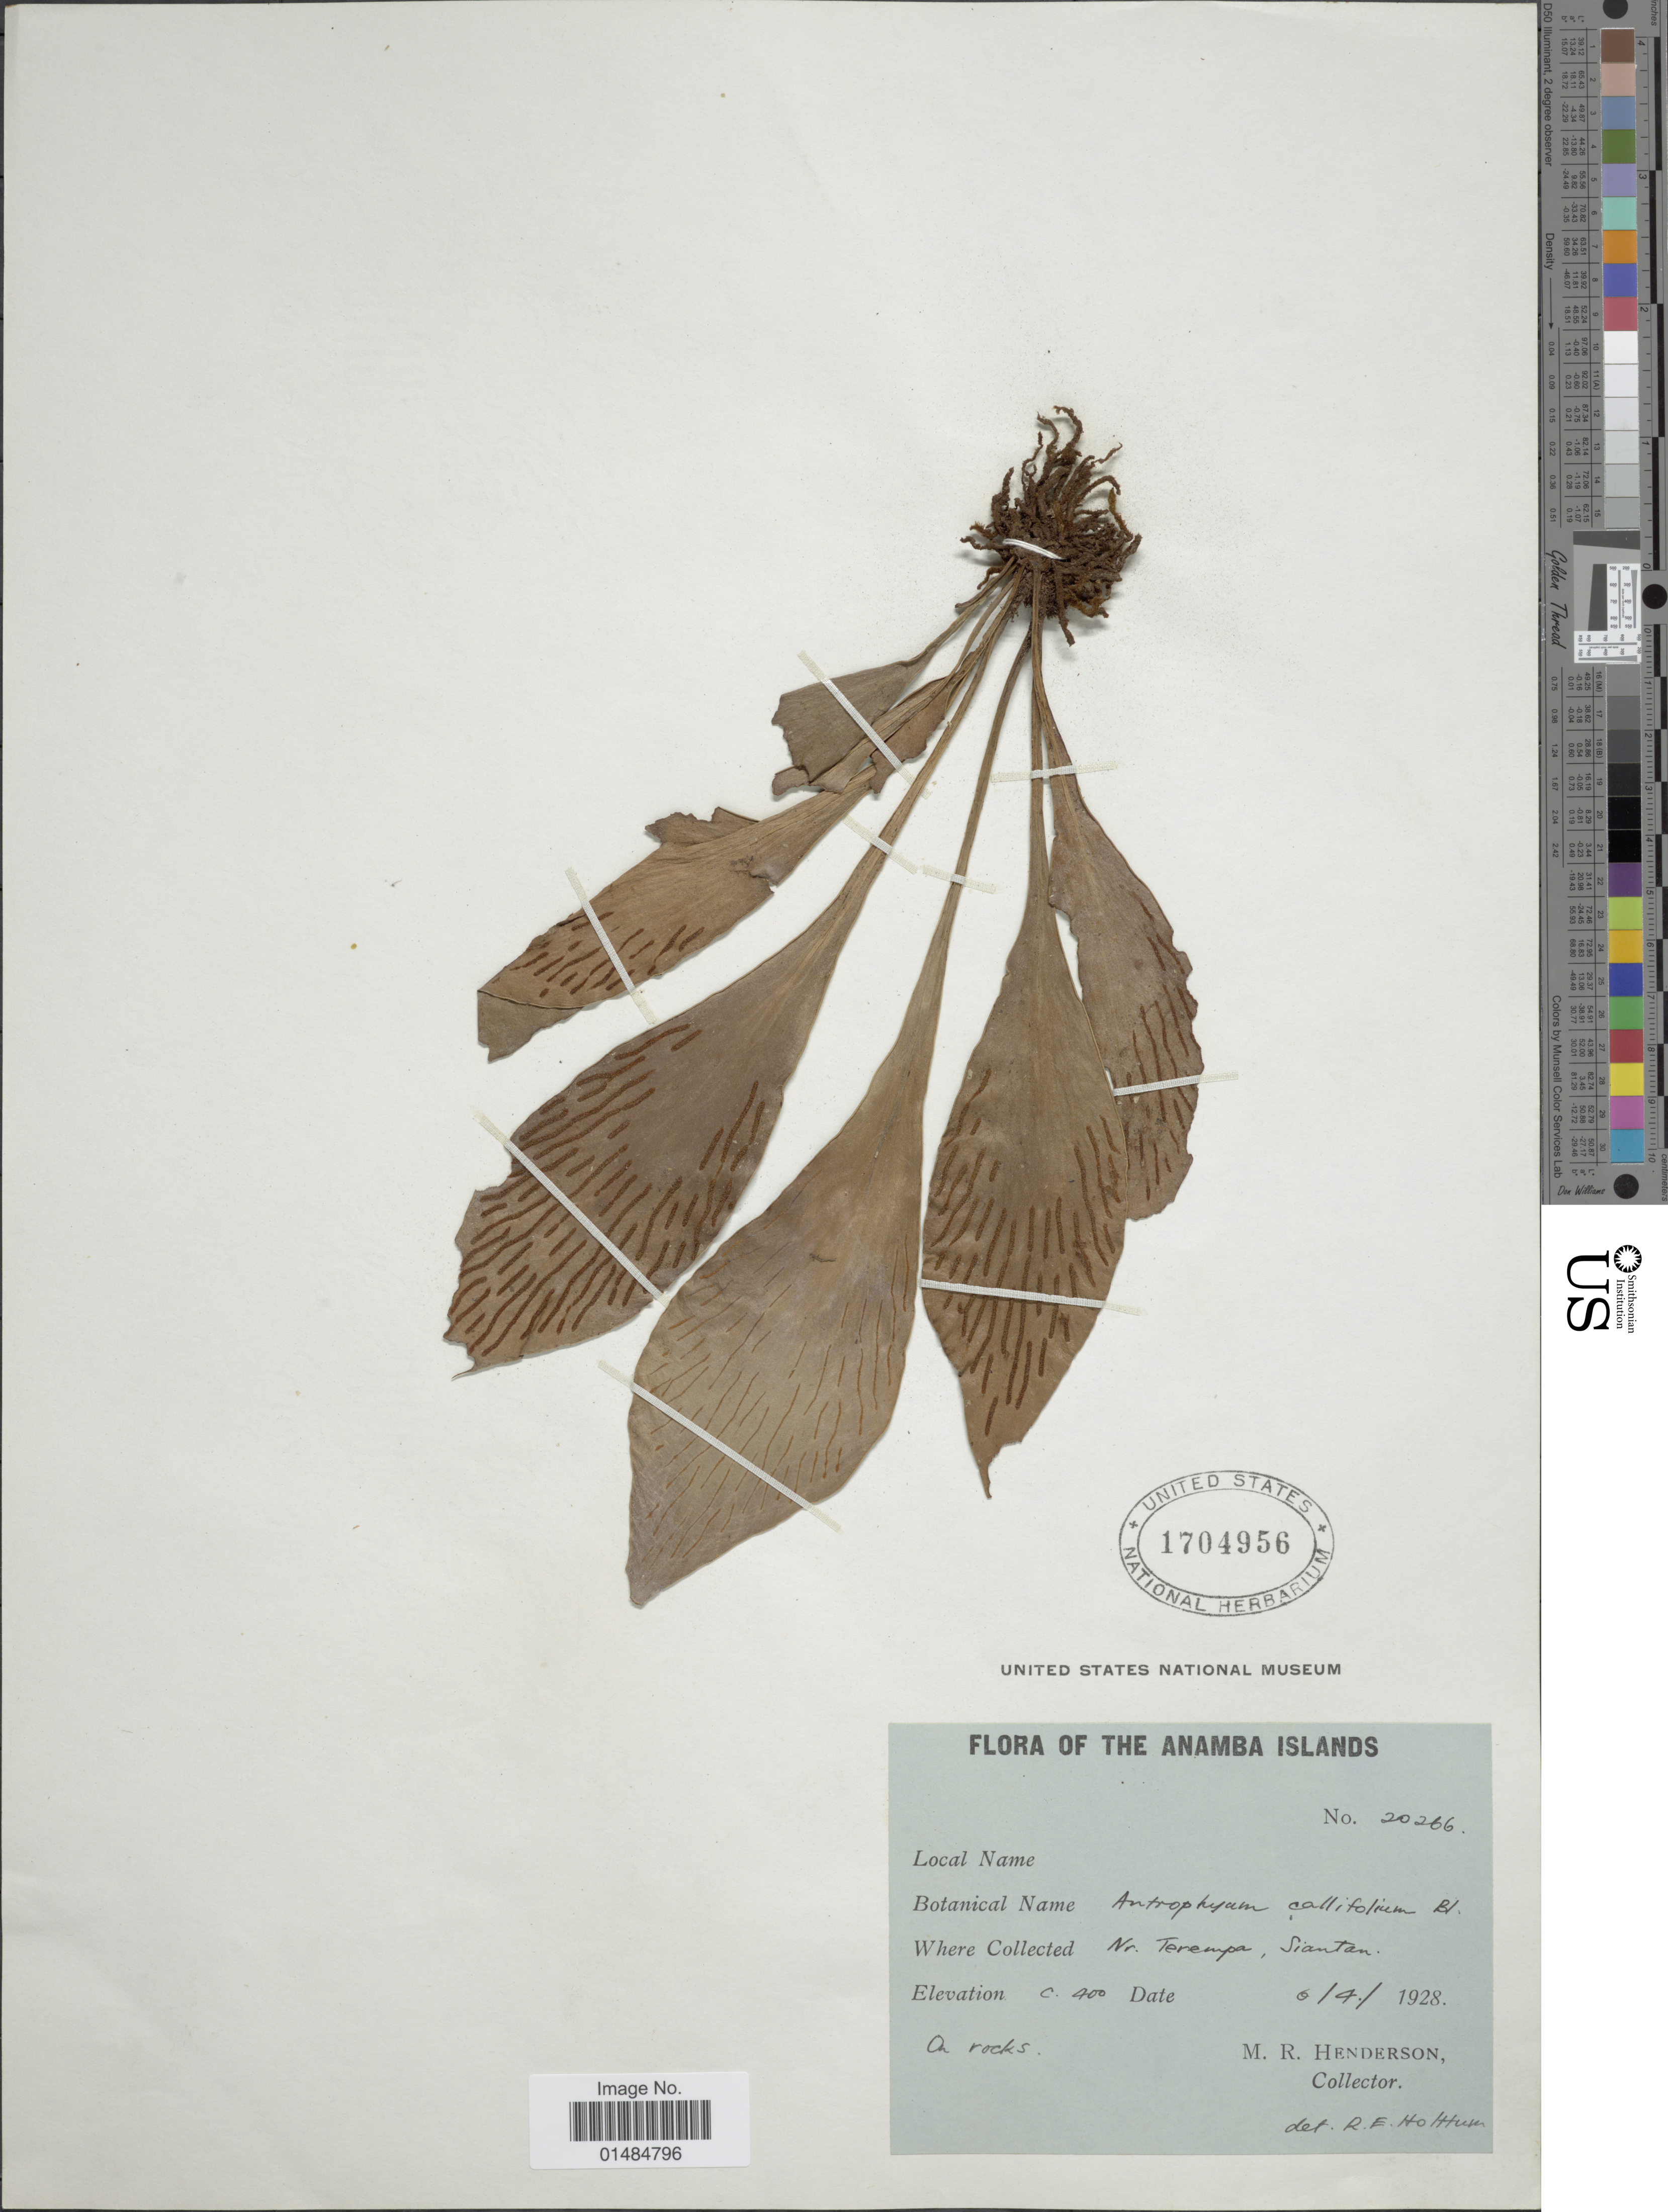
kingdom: Plantae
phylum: Tracheophyta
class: Polypodiopsida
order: Polypodiales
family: Pteridaceae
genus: Antrophyum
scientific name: Antrophyum callifolium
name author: Blume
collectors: M. Henderson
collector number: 20266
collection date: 1928-04-06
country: Indonesia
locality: The Anamba Islands. Nr, Terempa, Siantan [interpreted]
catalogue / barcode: US 1704956